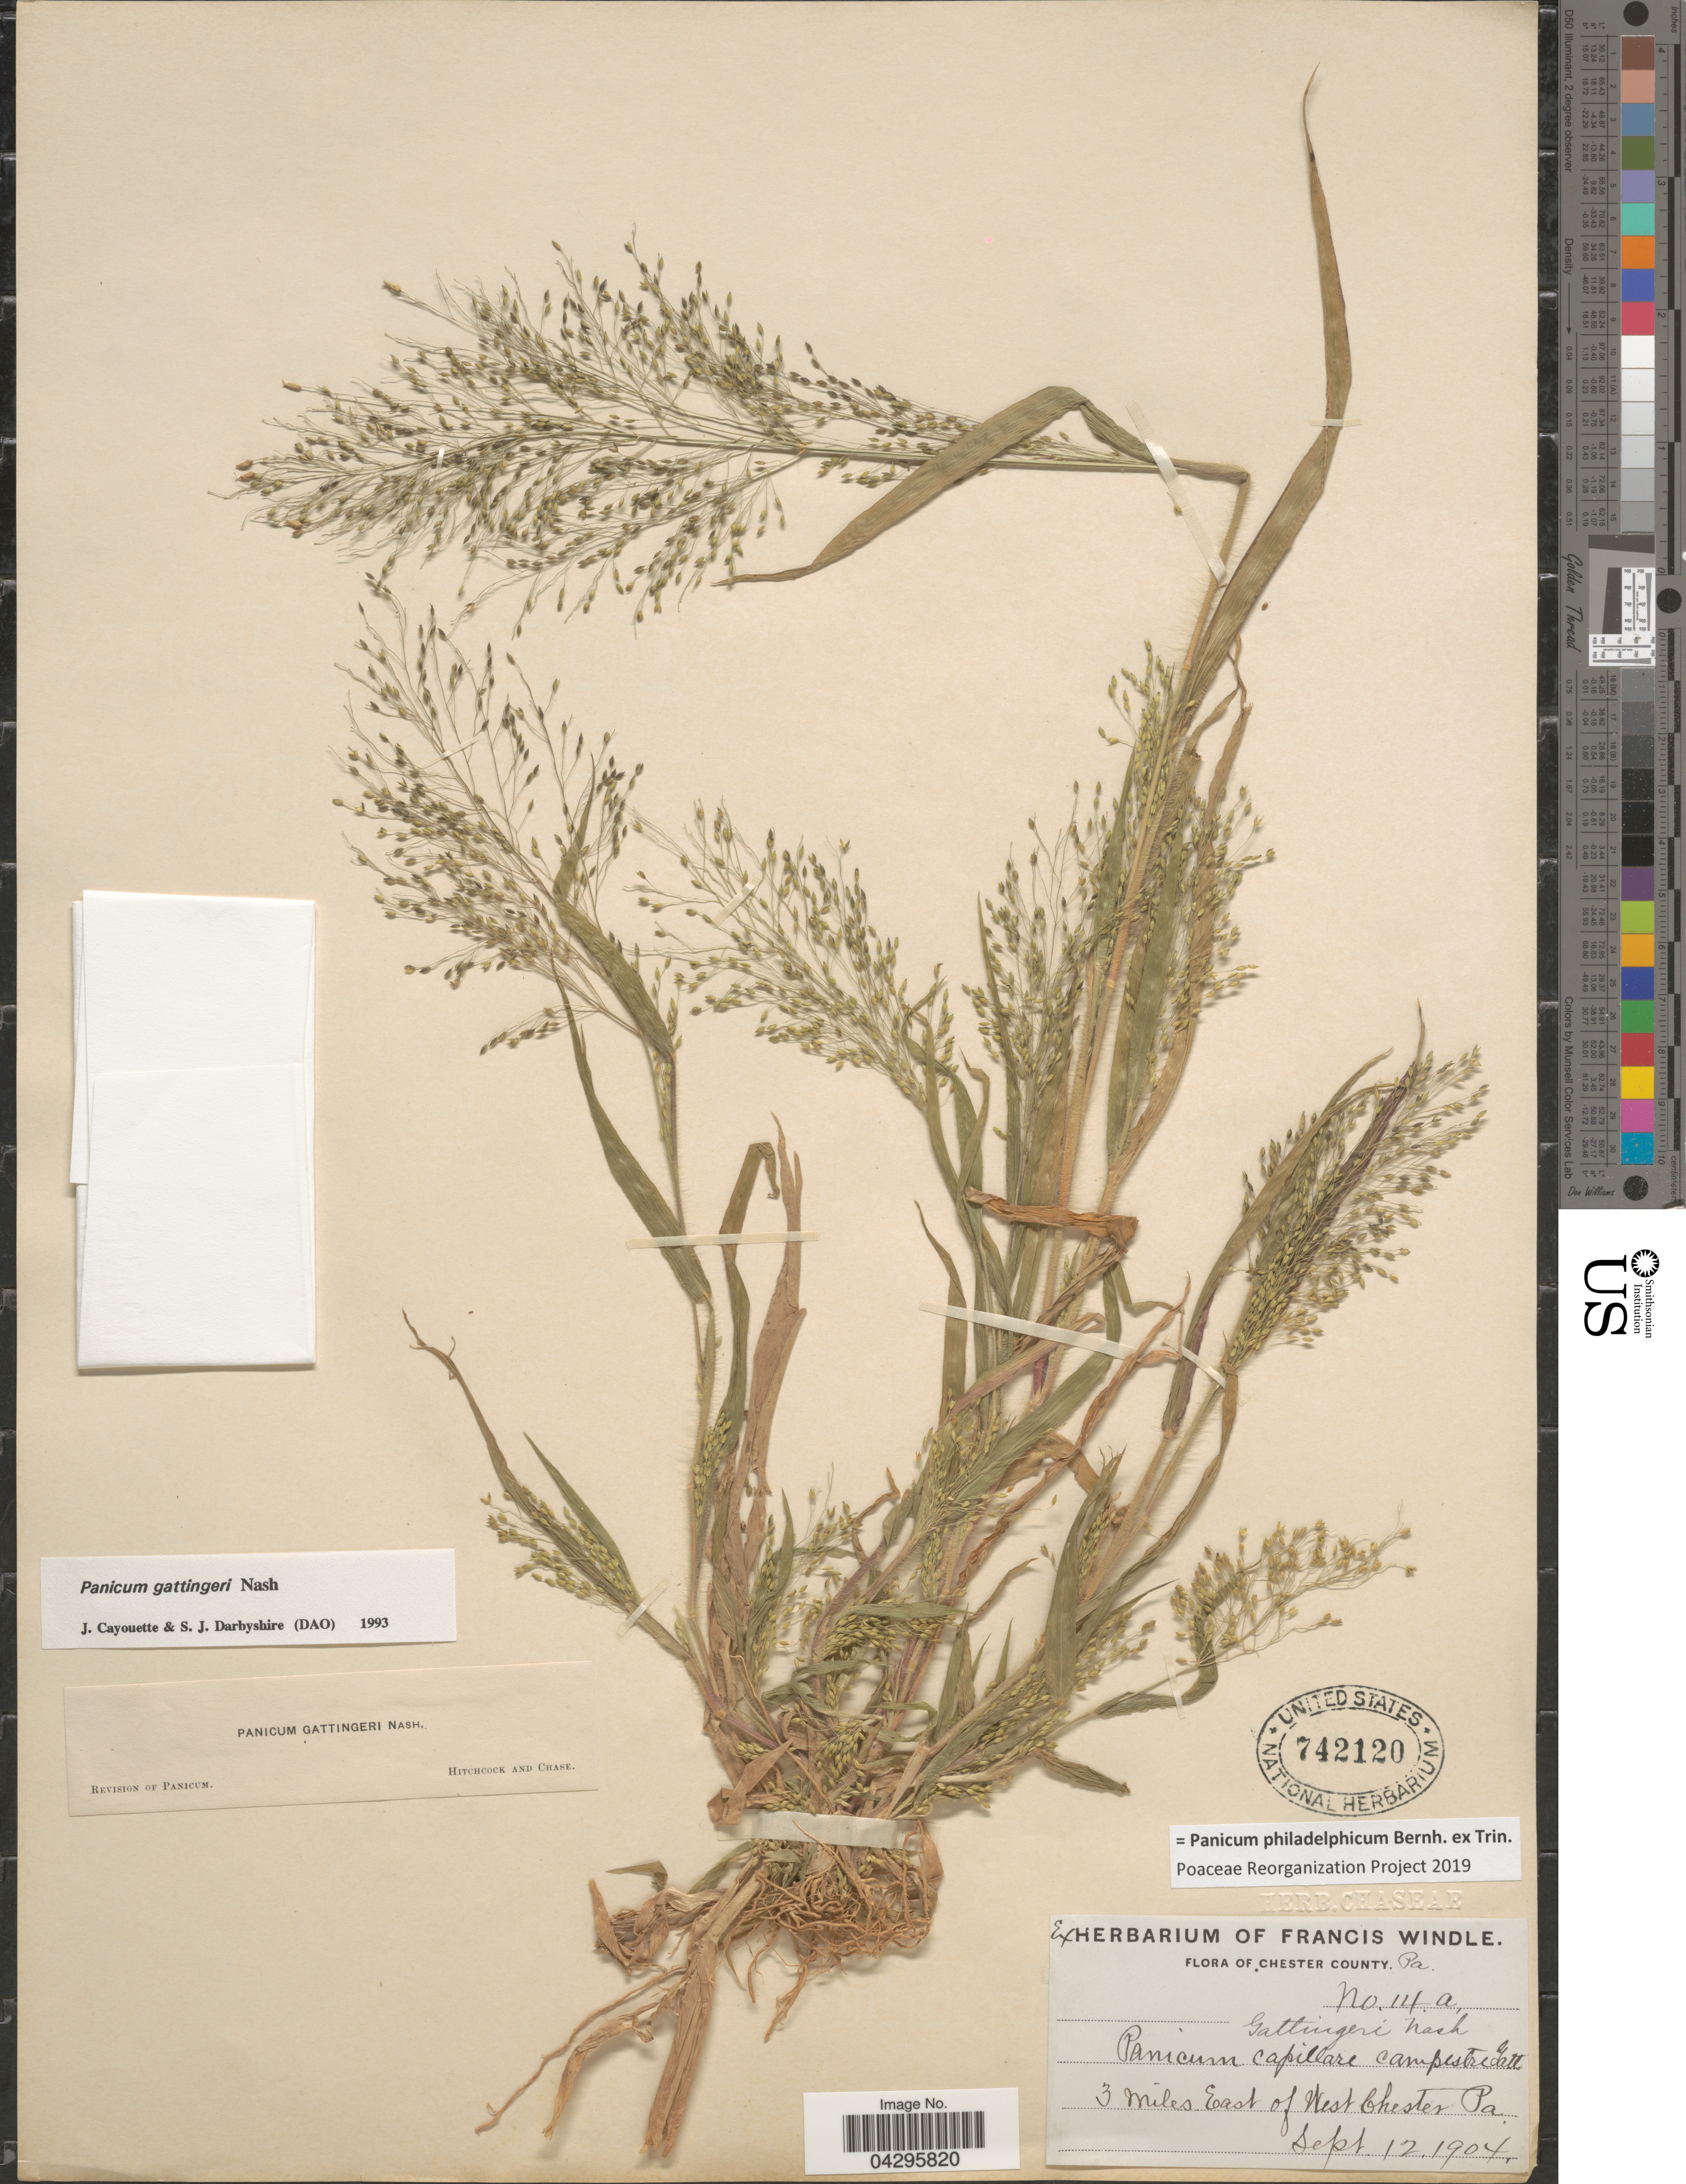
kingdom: Plantae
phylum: Tracheophyta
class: Liliopsida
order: Poales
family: Poaceae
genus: Panicum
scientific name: Panicum philadelphicum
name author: Bernh. ex Trin.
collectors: ex herb. F. Windle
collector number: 14a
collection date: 1904-09-12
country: United States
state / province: Pennsylvania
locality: Chester County. 3 miles East of West Chester.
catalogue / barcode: US 742120